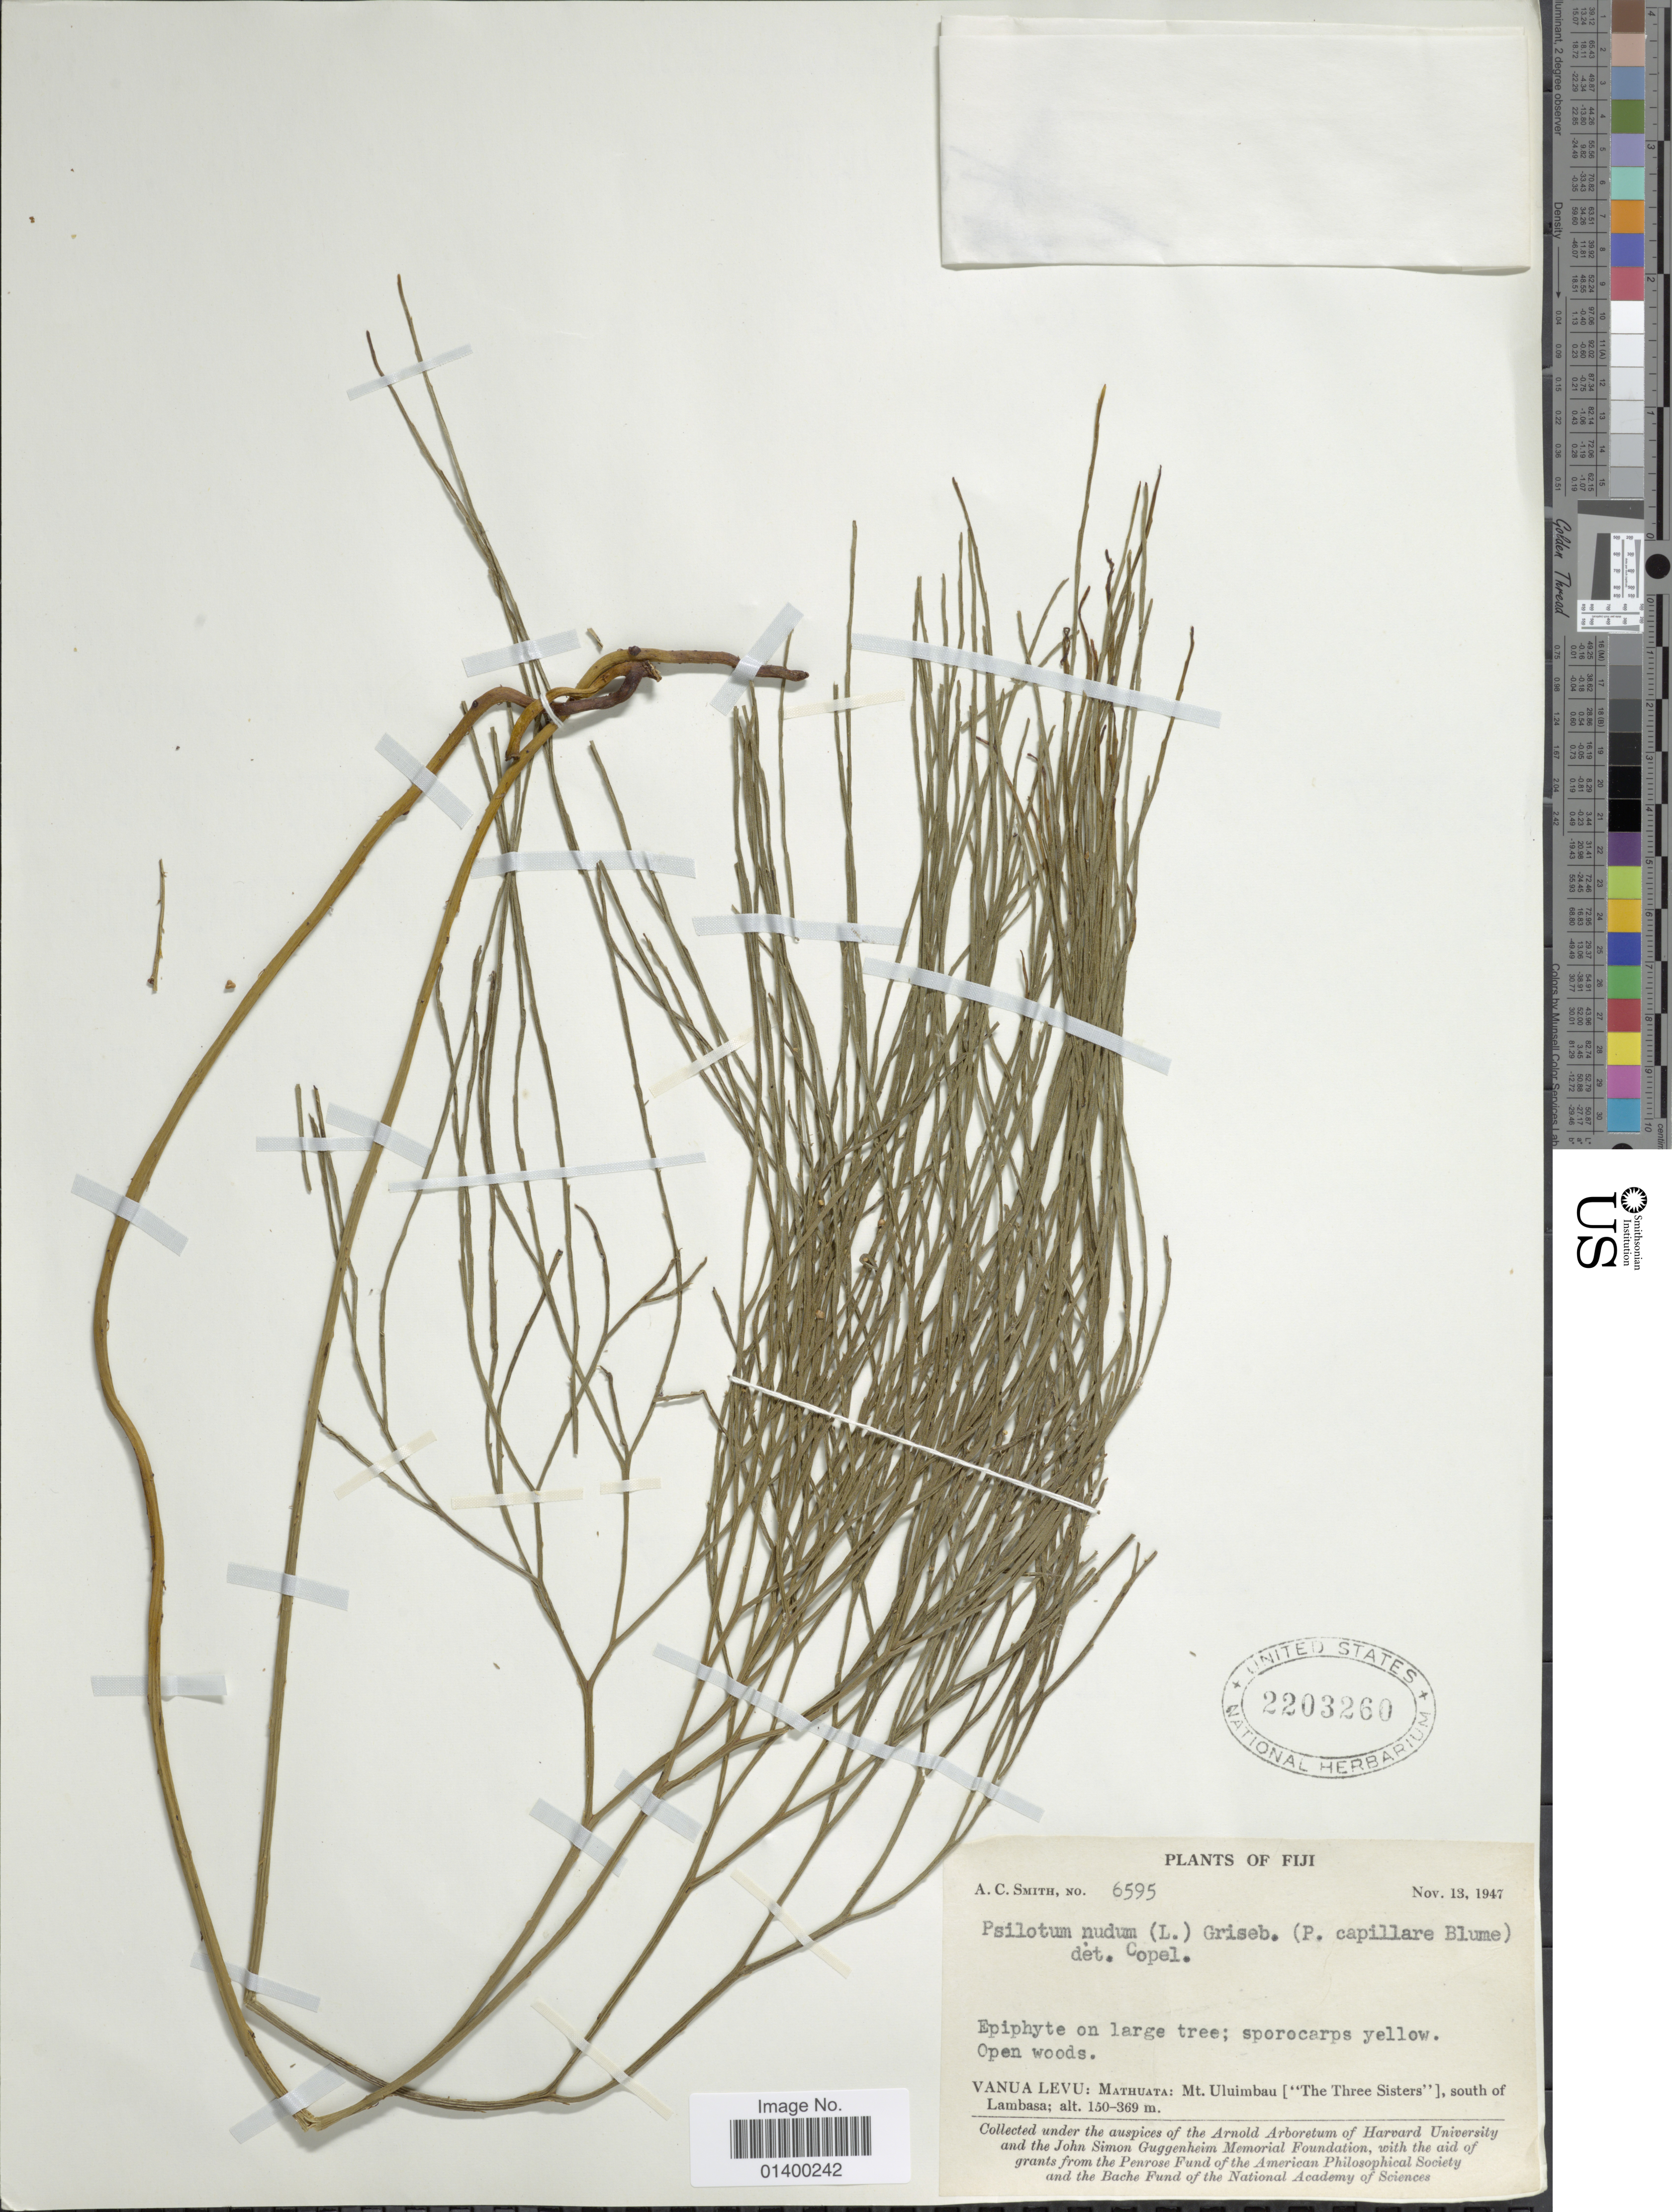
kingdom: Plantae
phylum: Tracheophyta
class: Polypodiopsida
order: Psilotales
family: Psilotaceae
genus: Psilotum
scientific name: Psilotum nudum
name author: (L.) P. Beauv.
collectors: A. C. Smith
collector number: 6595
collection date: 1947-11-13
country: Fiji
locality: Vanua Levu: Mathuata: Mt. Uluimbau ['The Three Sisters'], South of Lambasa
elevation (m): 150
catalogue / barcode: US 2203260